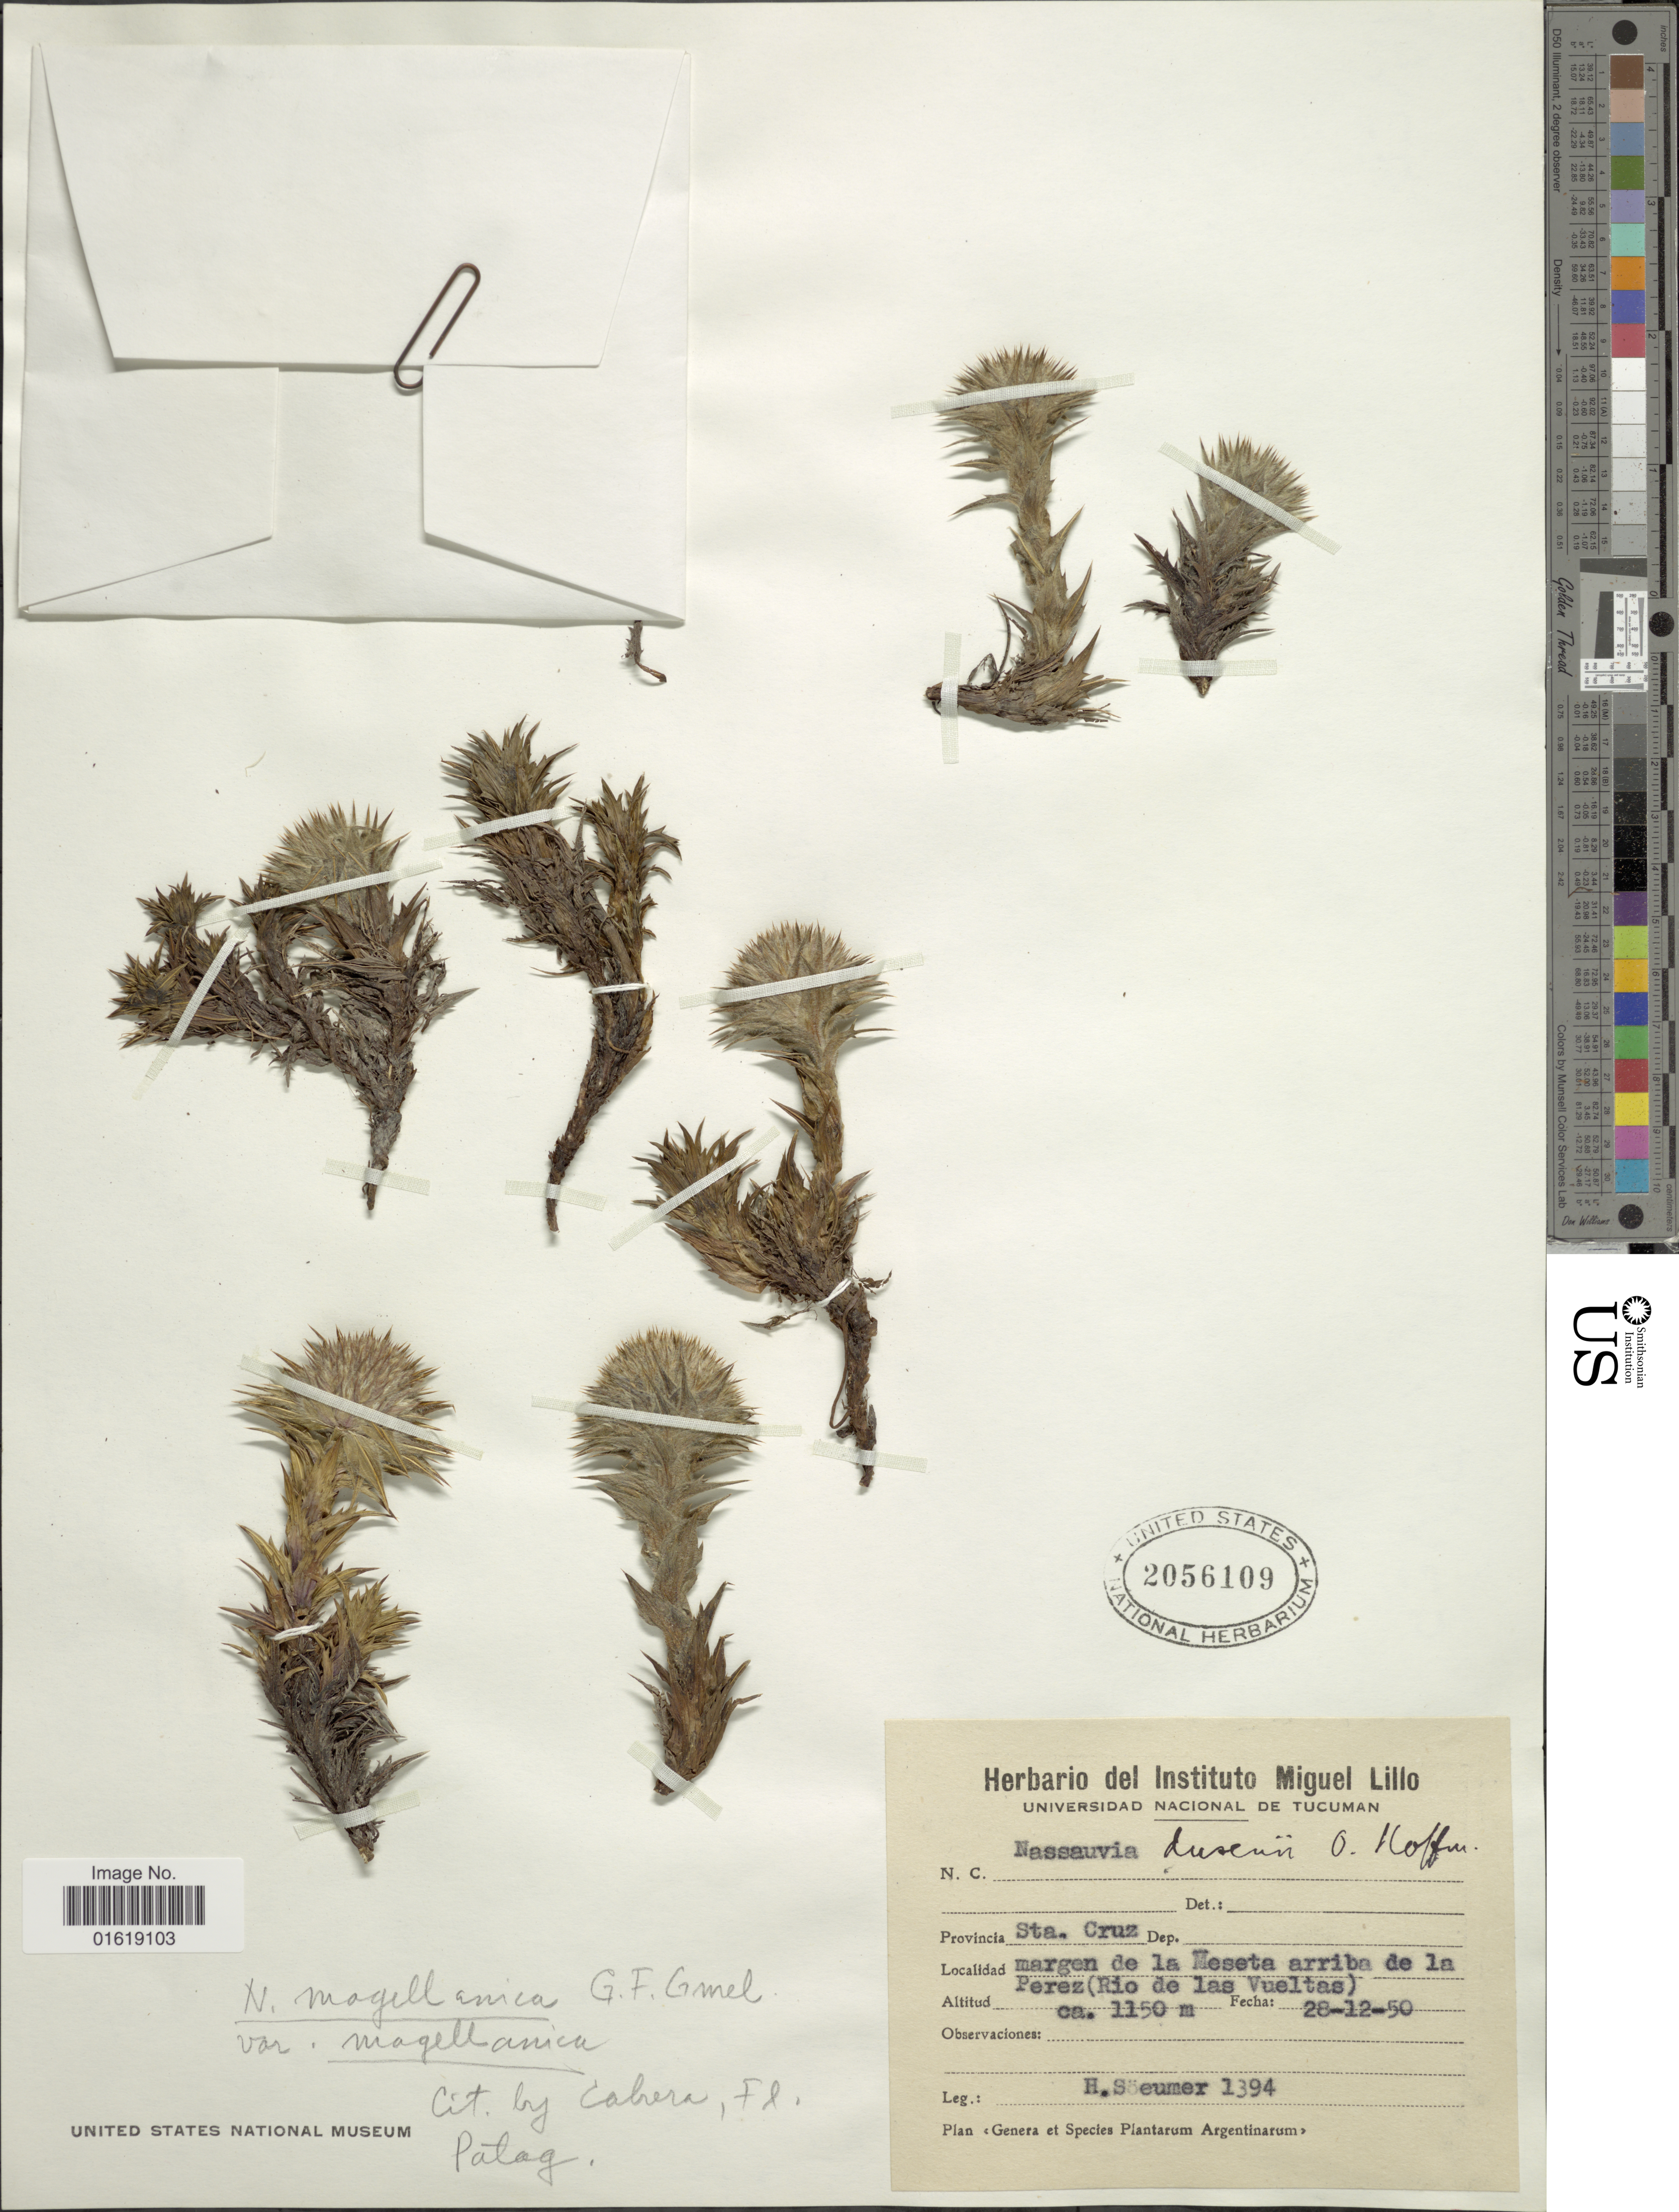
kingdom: Plantae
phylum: Tracheophyta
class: Magnoliopsida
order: Asterales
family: Asteraceae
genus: Nassauvia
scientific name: Nassauvia magellanica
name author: J.F. Gmel.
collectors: H. O. Sleumer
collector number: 1394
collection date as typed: Transcribed d/m/y: 28/12/50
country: Argentina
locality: Provincia Sta. Cruz. Margen de la Meseta arriba de la Perez (Rio de las Vueltas).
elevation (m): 1150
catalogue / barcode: US 2056109